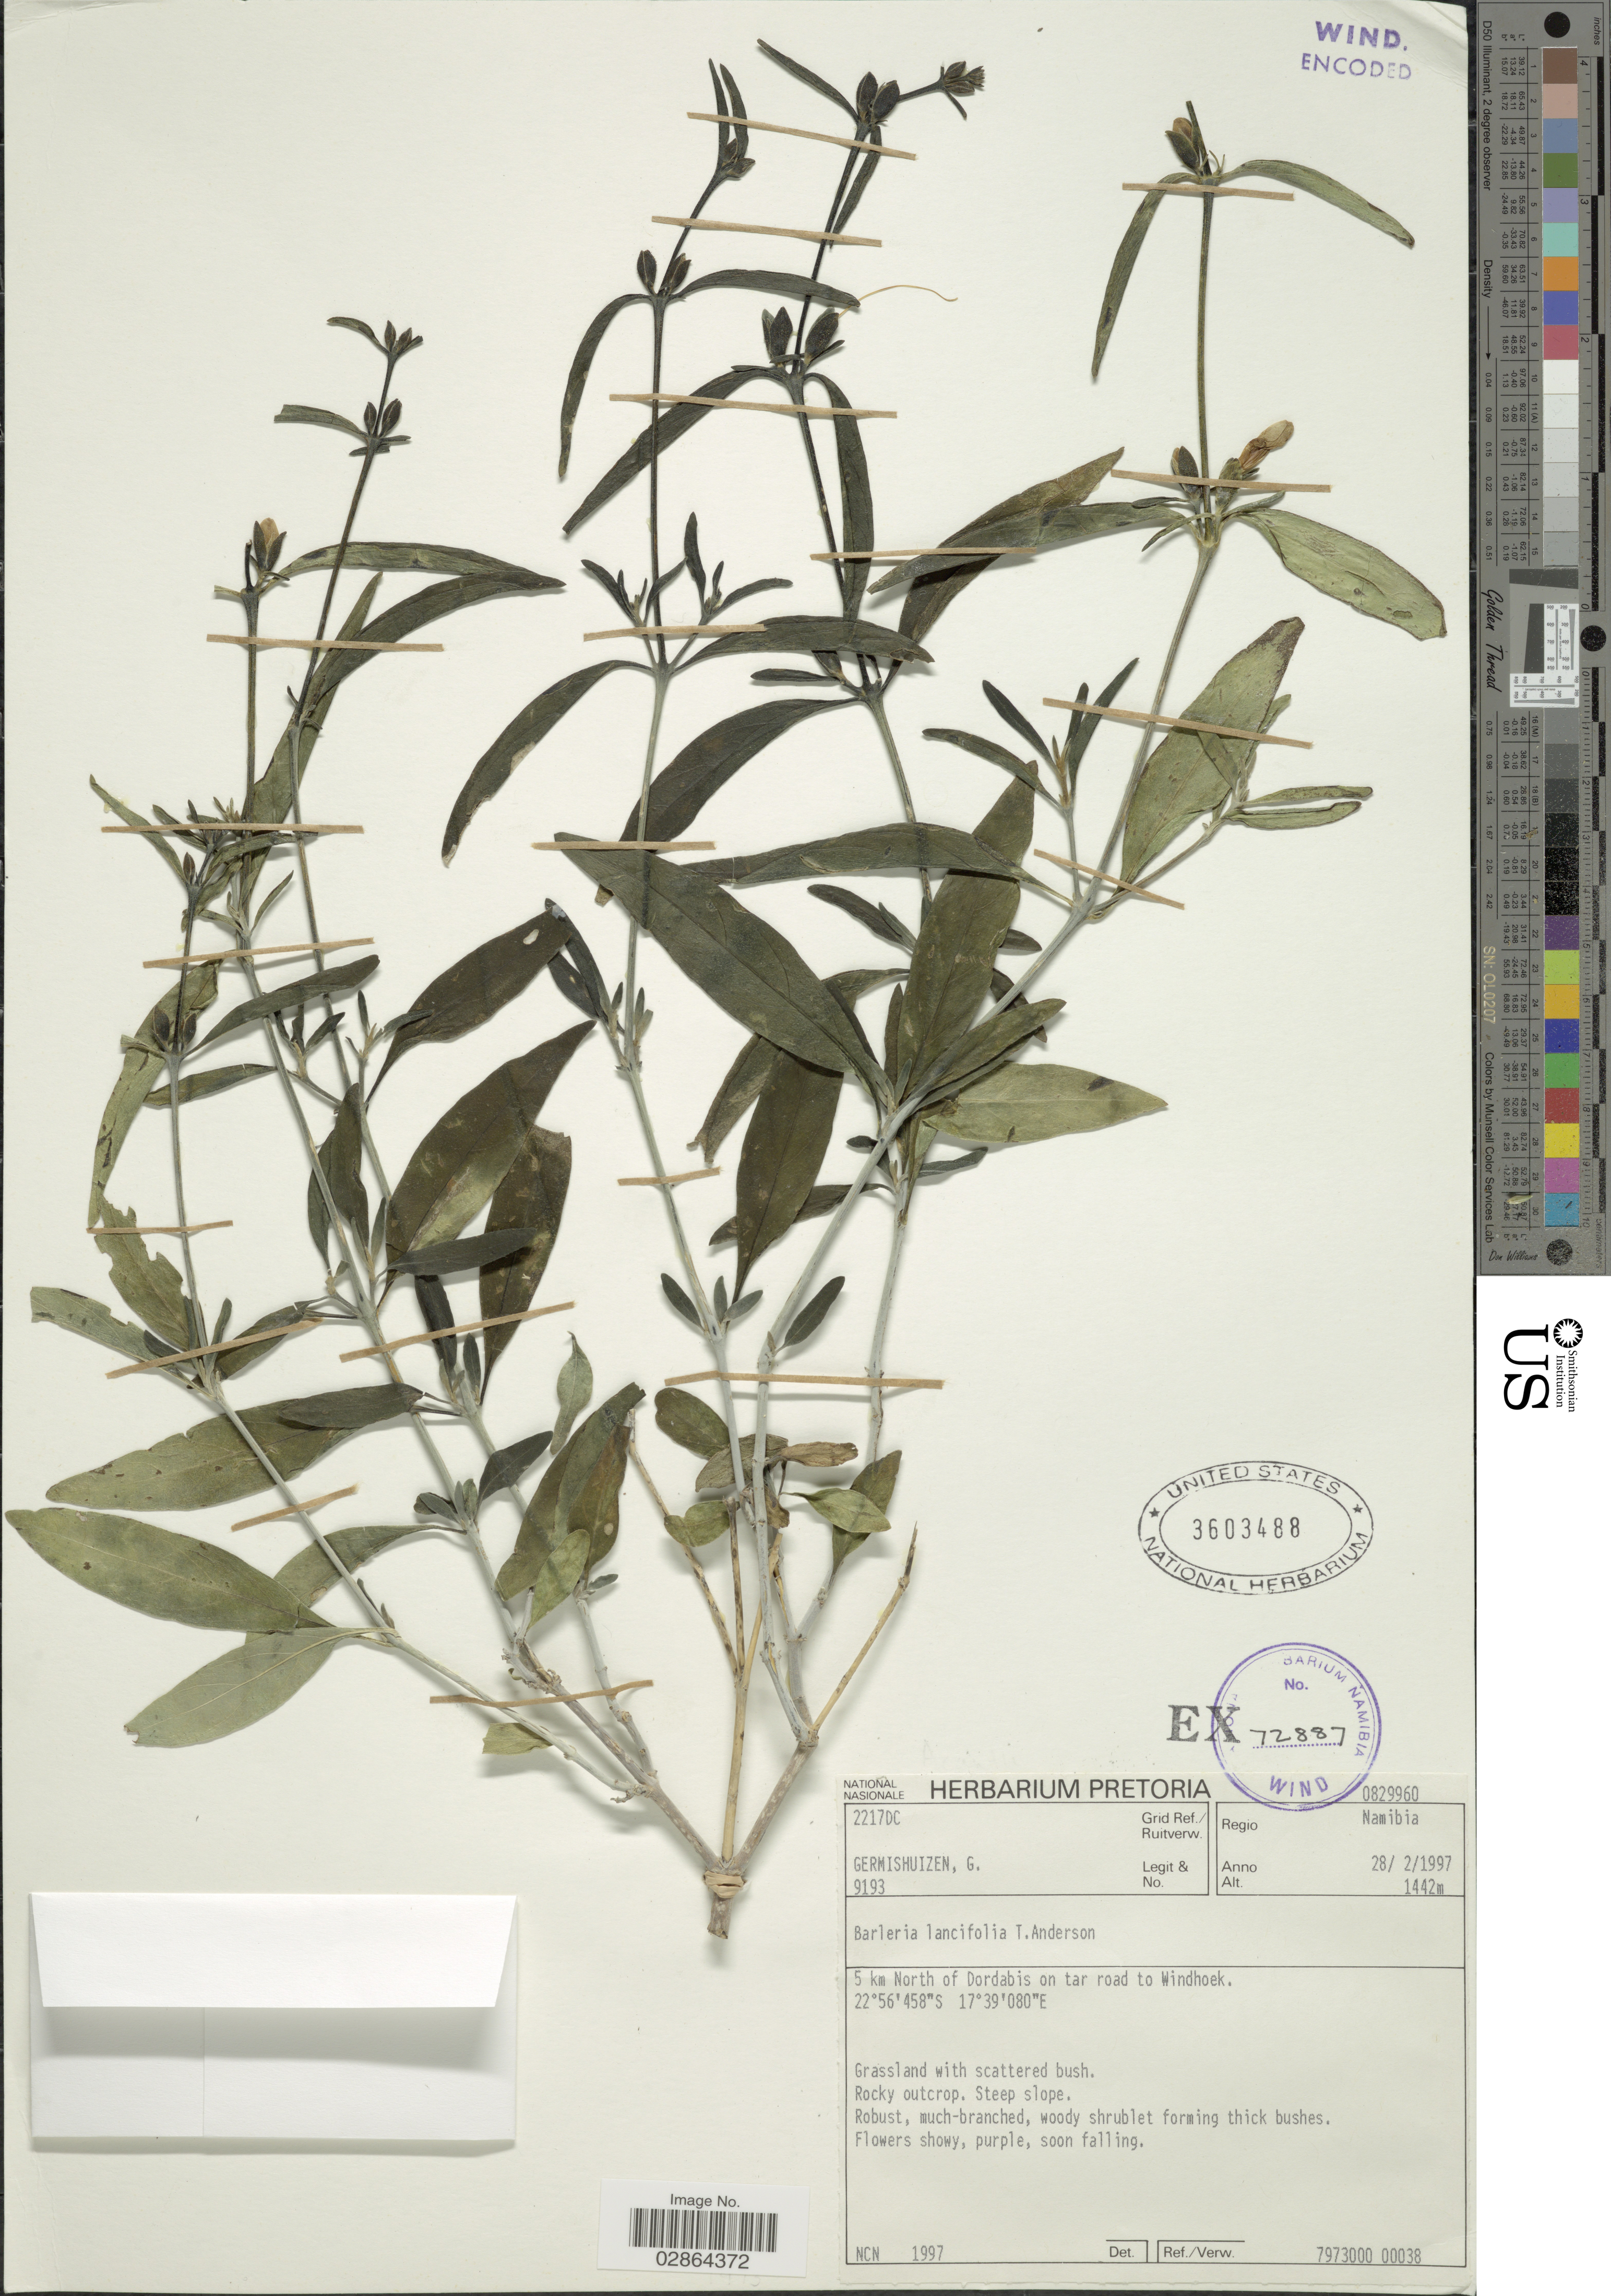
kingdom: Plantae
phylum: Tracheophyta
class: Magnoliopsida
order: Lamiales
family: Acanthaceae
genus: Barleria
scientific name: Barleria lancifolia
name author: T. Anderson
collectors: G. Germishuizen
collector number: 9193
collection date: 1997-02-28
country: Namibia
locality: Regio Namibia. Grid Ref./ Ruitverw. 2217DC. 5 km North of Dordabis on tar road to Windhoek.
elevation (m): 1442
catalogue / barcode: US 3603488